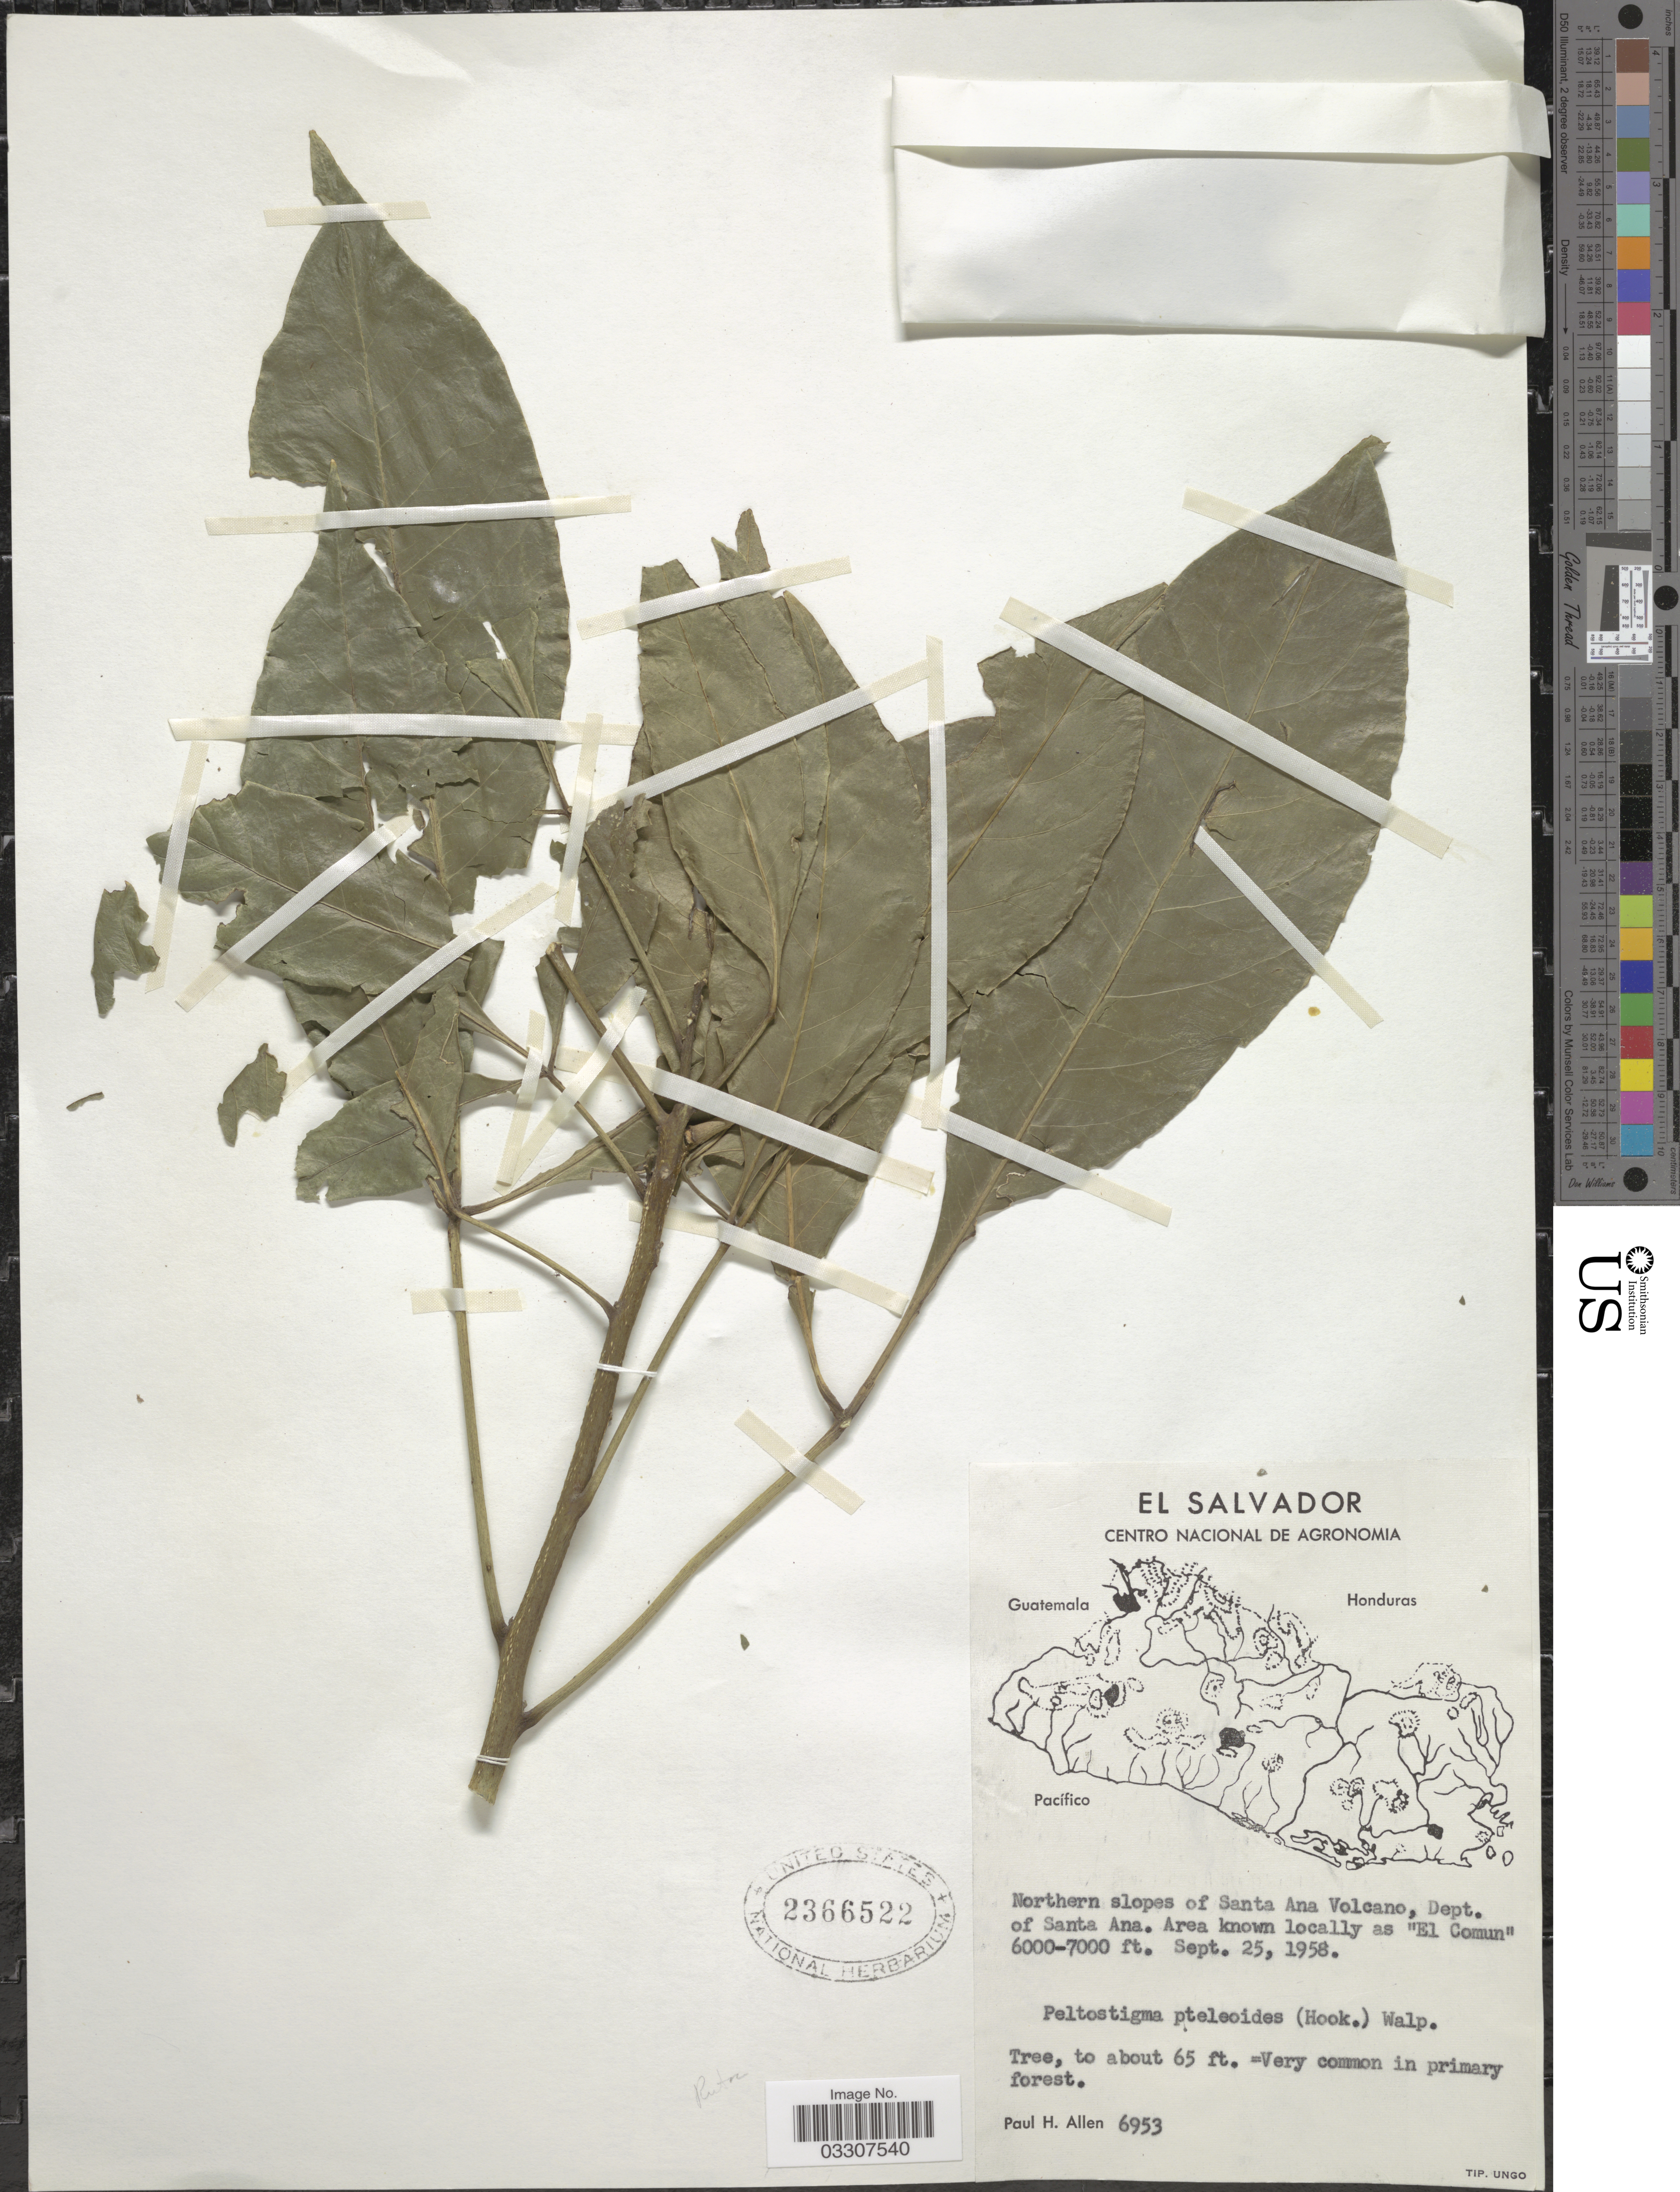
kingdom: Plantae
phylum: Tracheophyta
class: Magnoliopsida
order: Sapindales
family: Rutaceae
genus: Peltostigma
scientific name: Peltostigma pteleoides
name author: (Hook.) Walp.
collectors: P. H. Allen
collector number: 6953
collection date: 1958-09-25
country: El Salvador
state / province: Santa Ana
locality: Northern slopes of Santa Ana Volcano, Dept. of Santa Ana.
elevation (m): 1829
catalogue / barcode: US 2366522